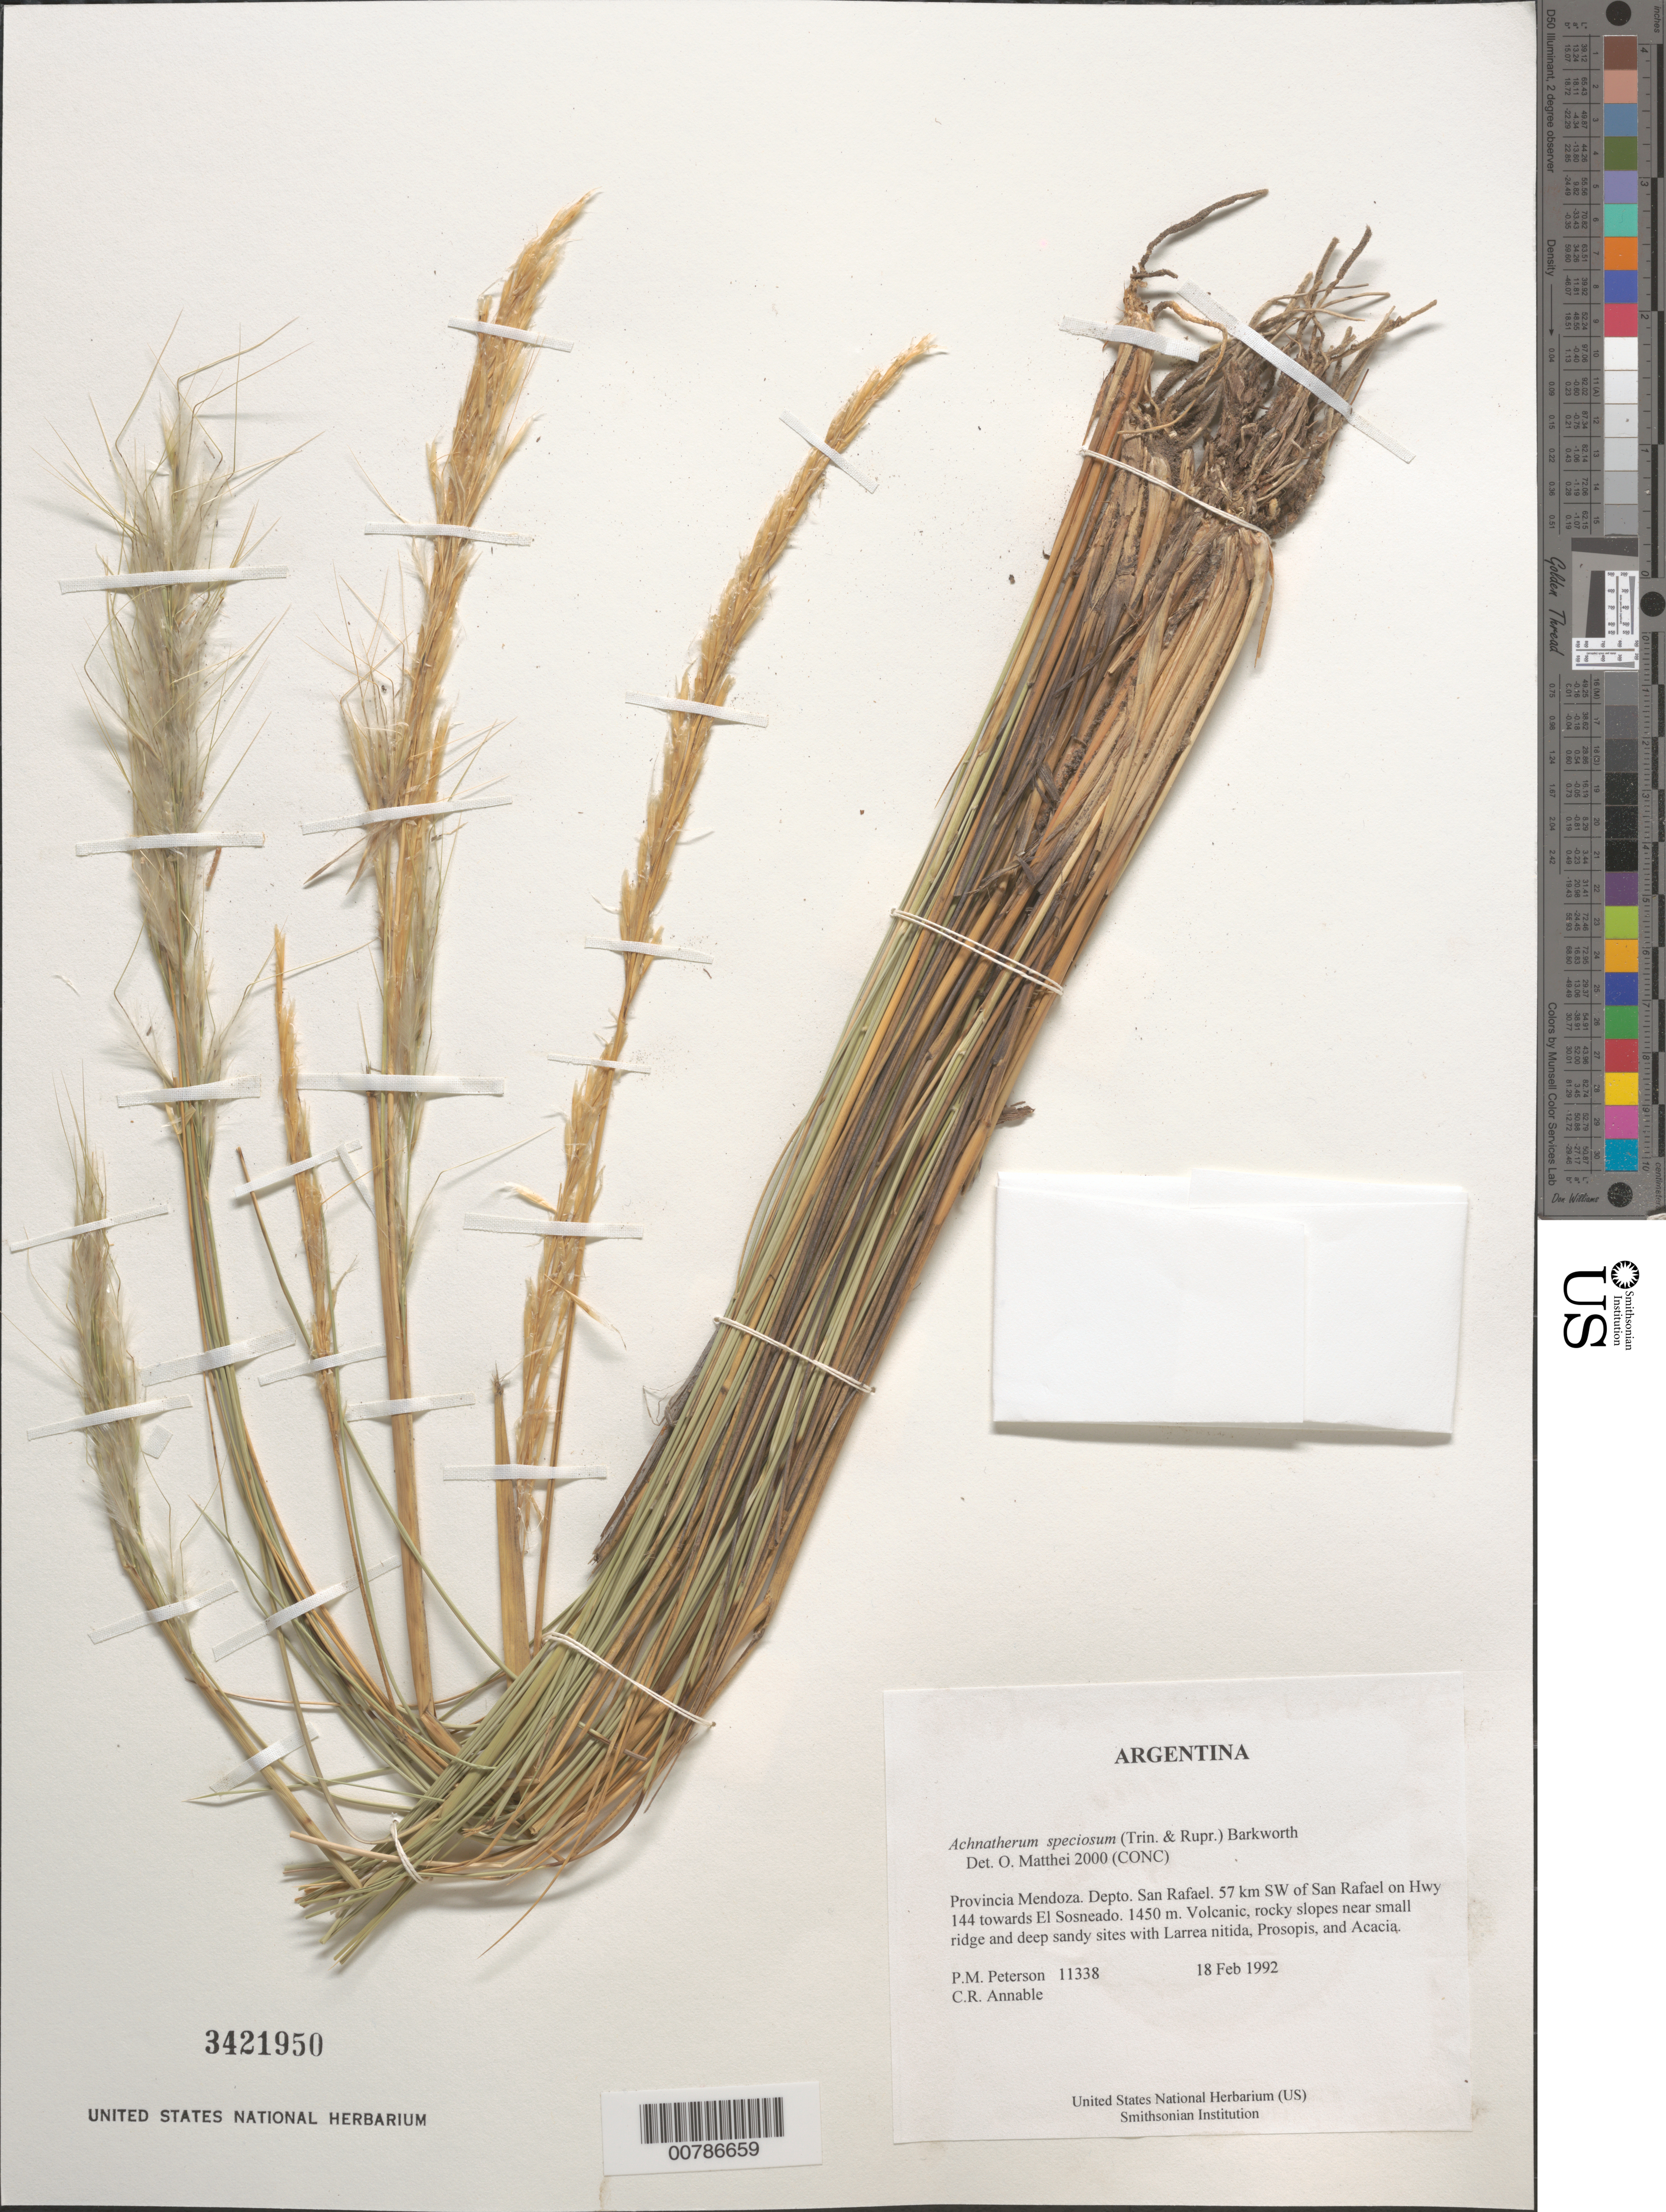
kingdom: Plantae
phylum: Tracheophyta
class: Liliopsida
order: Poales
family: Poaceae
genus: Pappostipa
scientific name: Pappostipa speciosa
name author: (Trin. & Rupr.) Romasch.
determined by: Matthei, O. R.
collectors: P. M. Peterson & C. R. Annable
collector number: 11338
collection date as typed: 18 Feb 1992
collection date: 1992-02-18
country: Argentina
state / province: Mendoza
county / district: San Rafael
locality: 57 km SW of San Rafael on Hwy 144 towards El Sosneado.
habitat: Volcanic, rocky slopes near small ridge and deep sandy sites with Larrea nitida, Prosopis, and Acacia.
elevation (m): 1450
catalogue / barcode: US 3421950